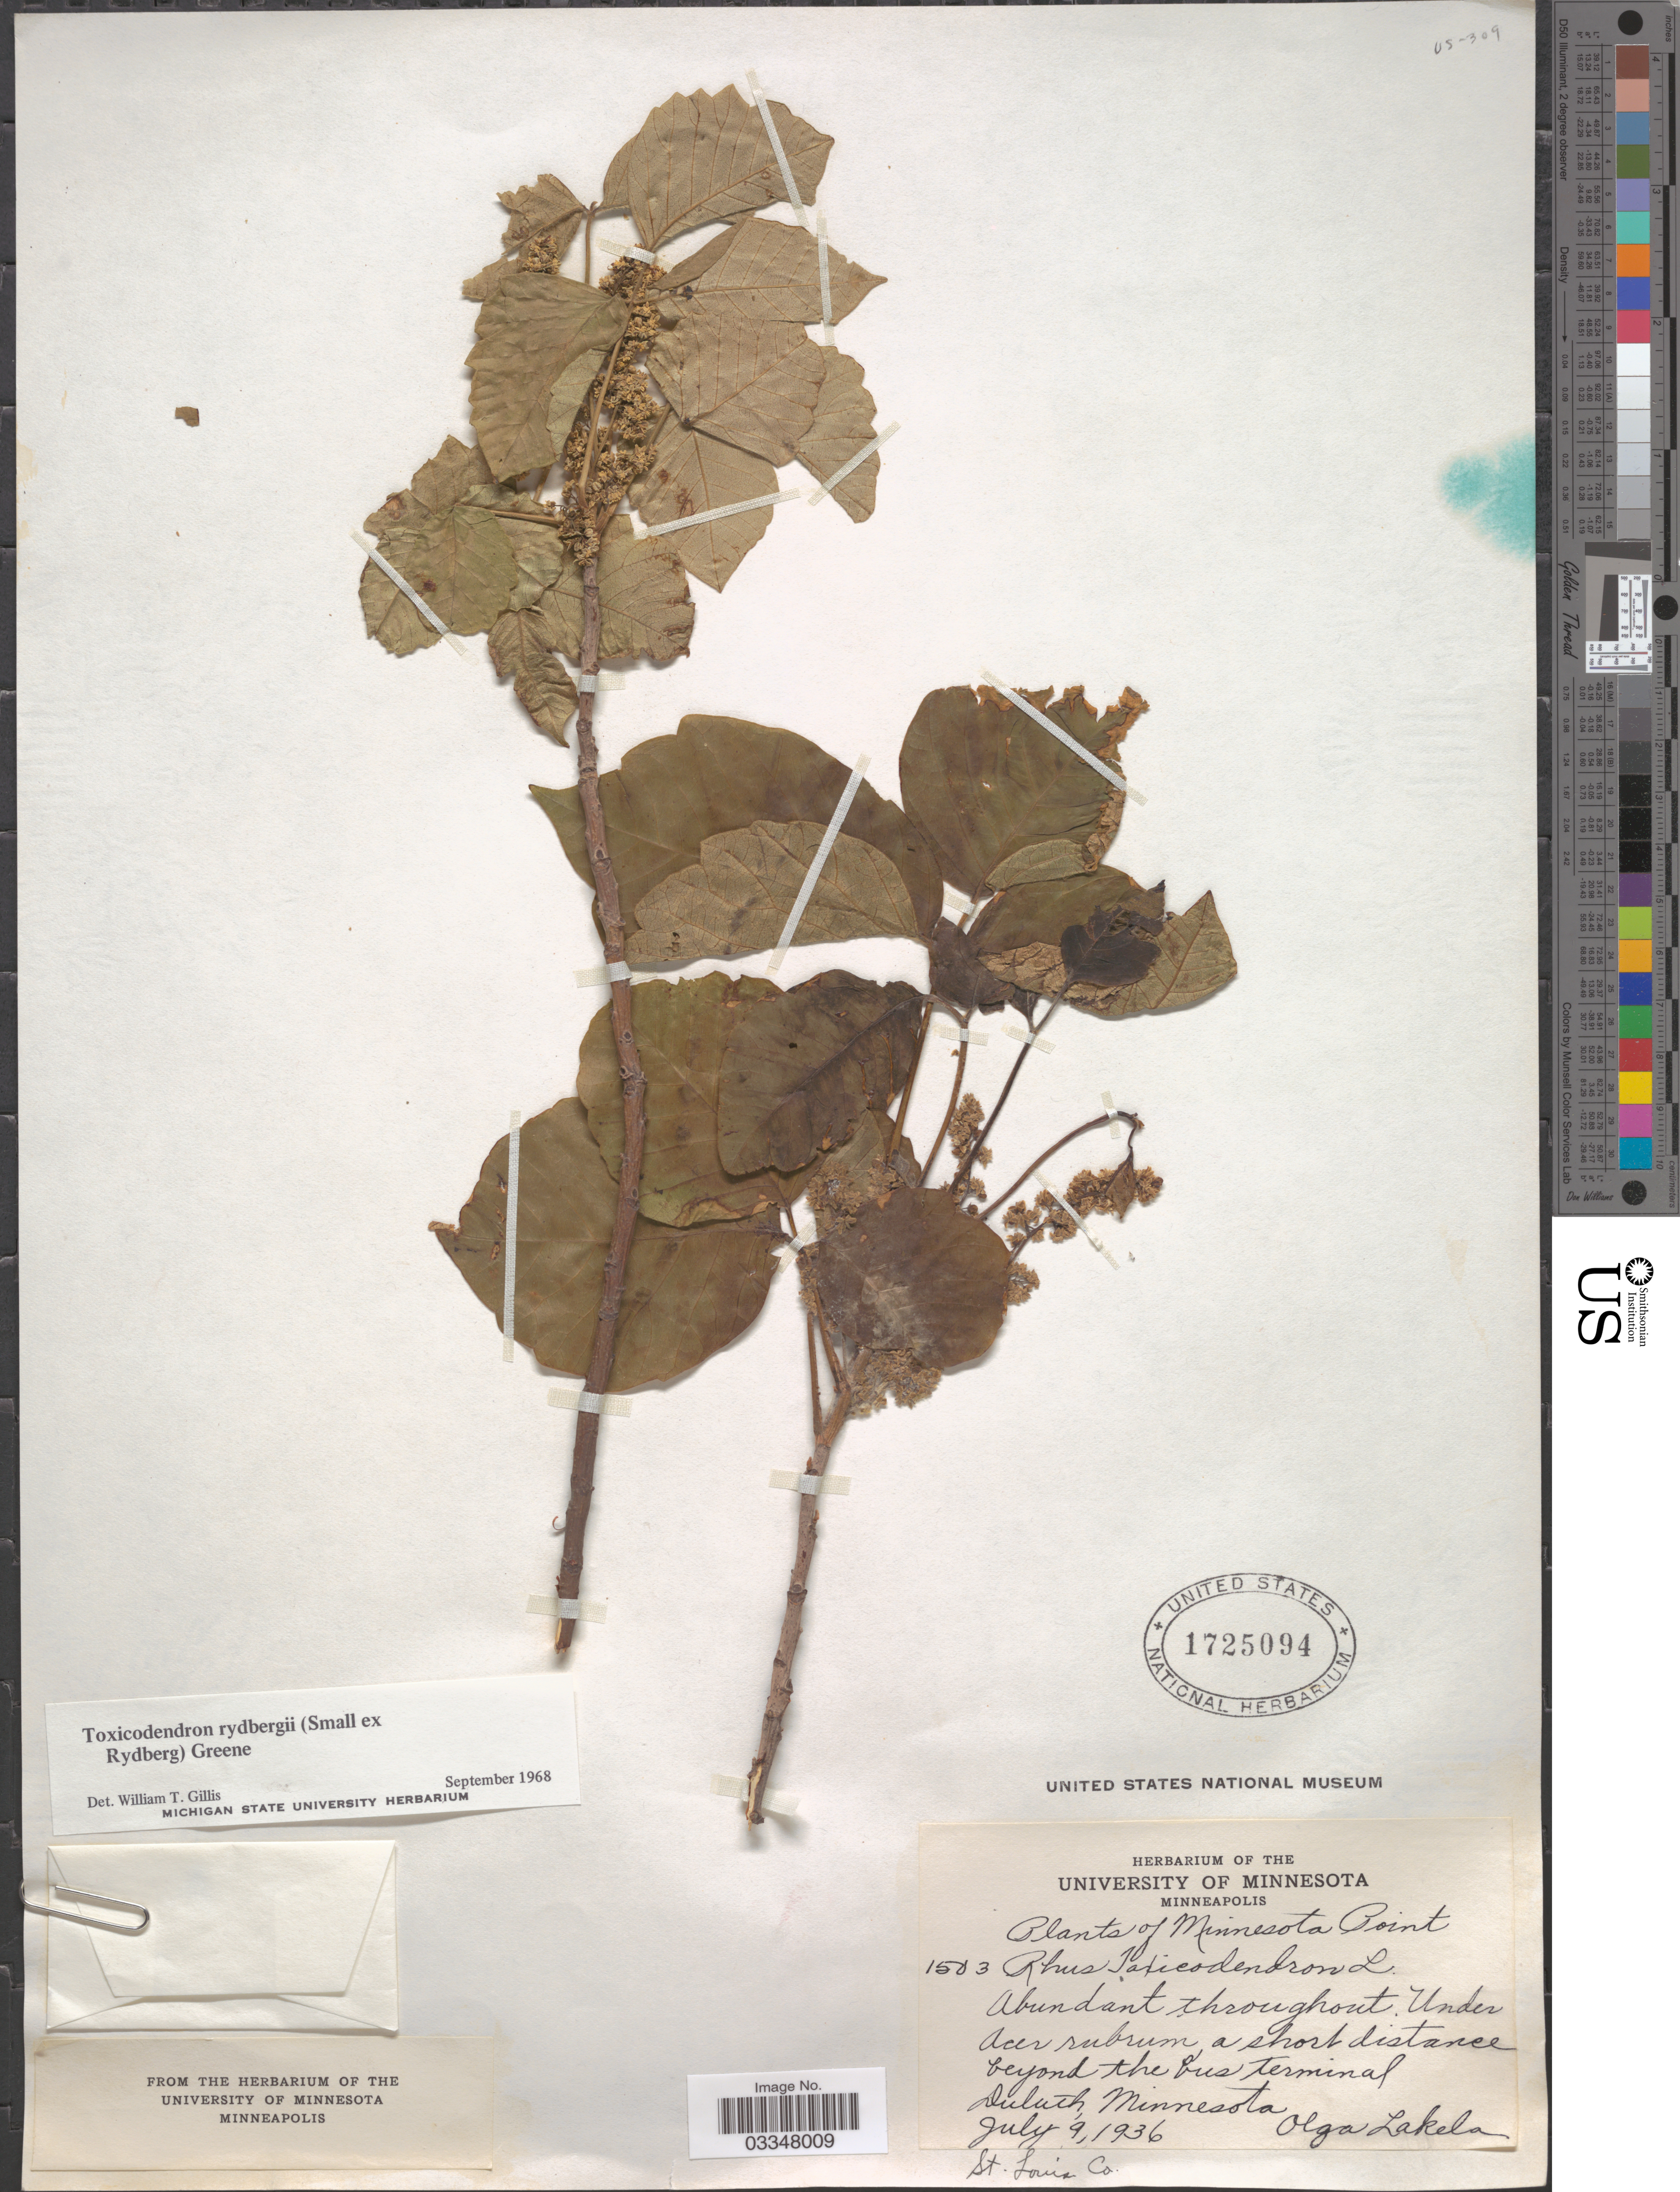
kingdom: Plantae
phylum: Tracheophyta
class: Magnoliopsida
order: Sapindales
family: Anacardiaceae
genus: Toxicodendron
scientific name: Toxicodendron radicans subsp. rydbergii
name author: (Small & Rydb.) Á. Löve & D. Löve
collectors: O. K. Lakela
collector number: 1503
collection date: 1936-07-09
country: United States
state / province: Minnesota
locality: Minnesota Point. Duluth, St. Louis Co.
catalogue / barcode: US 1725094